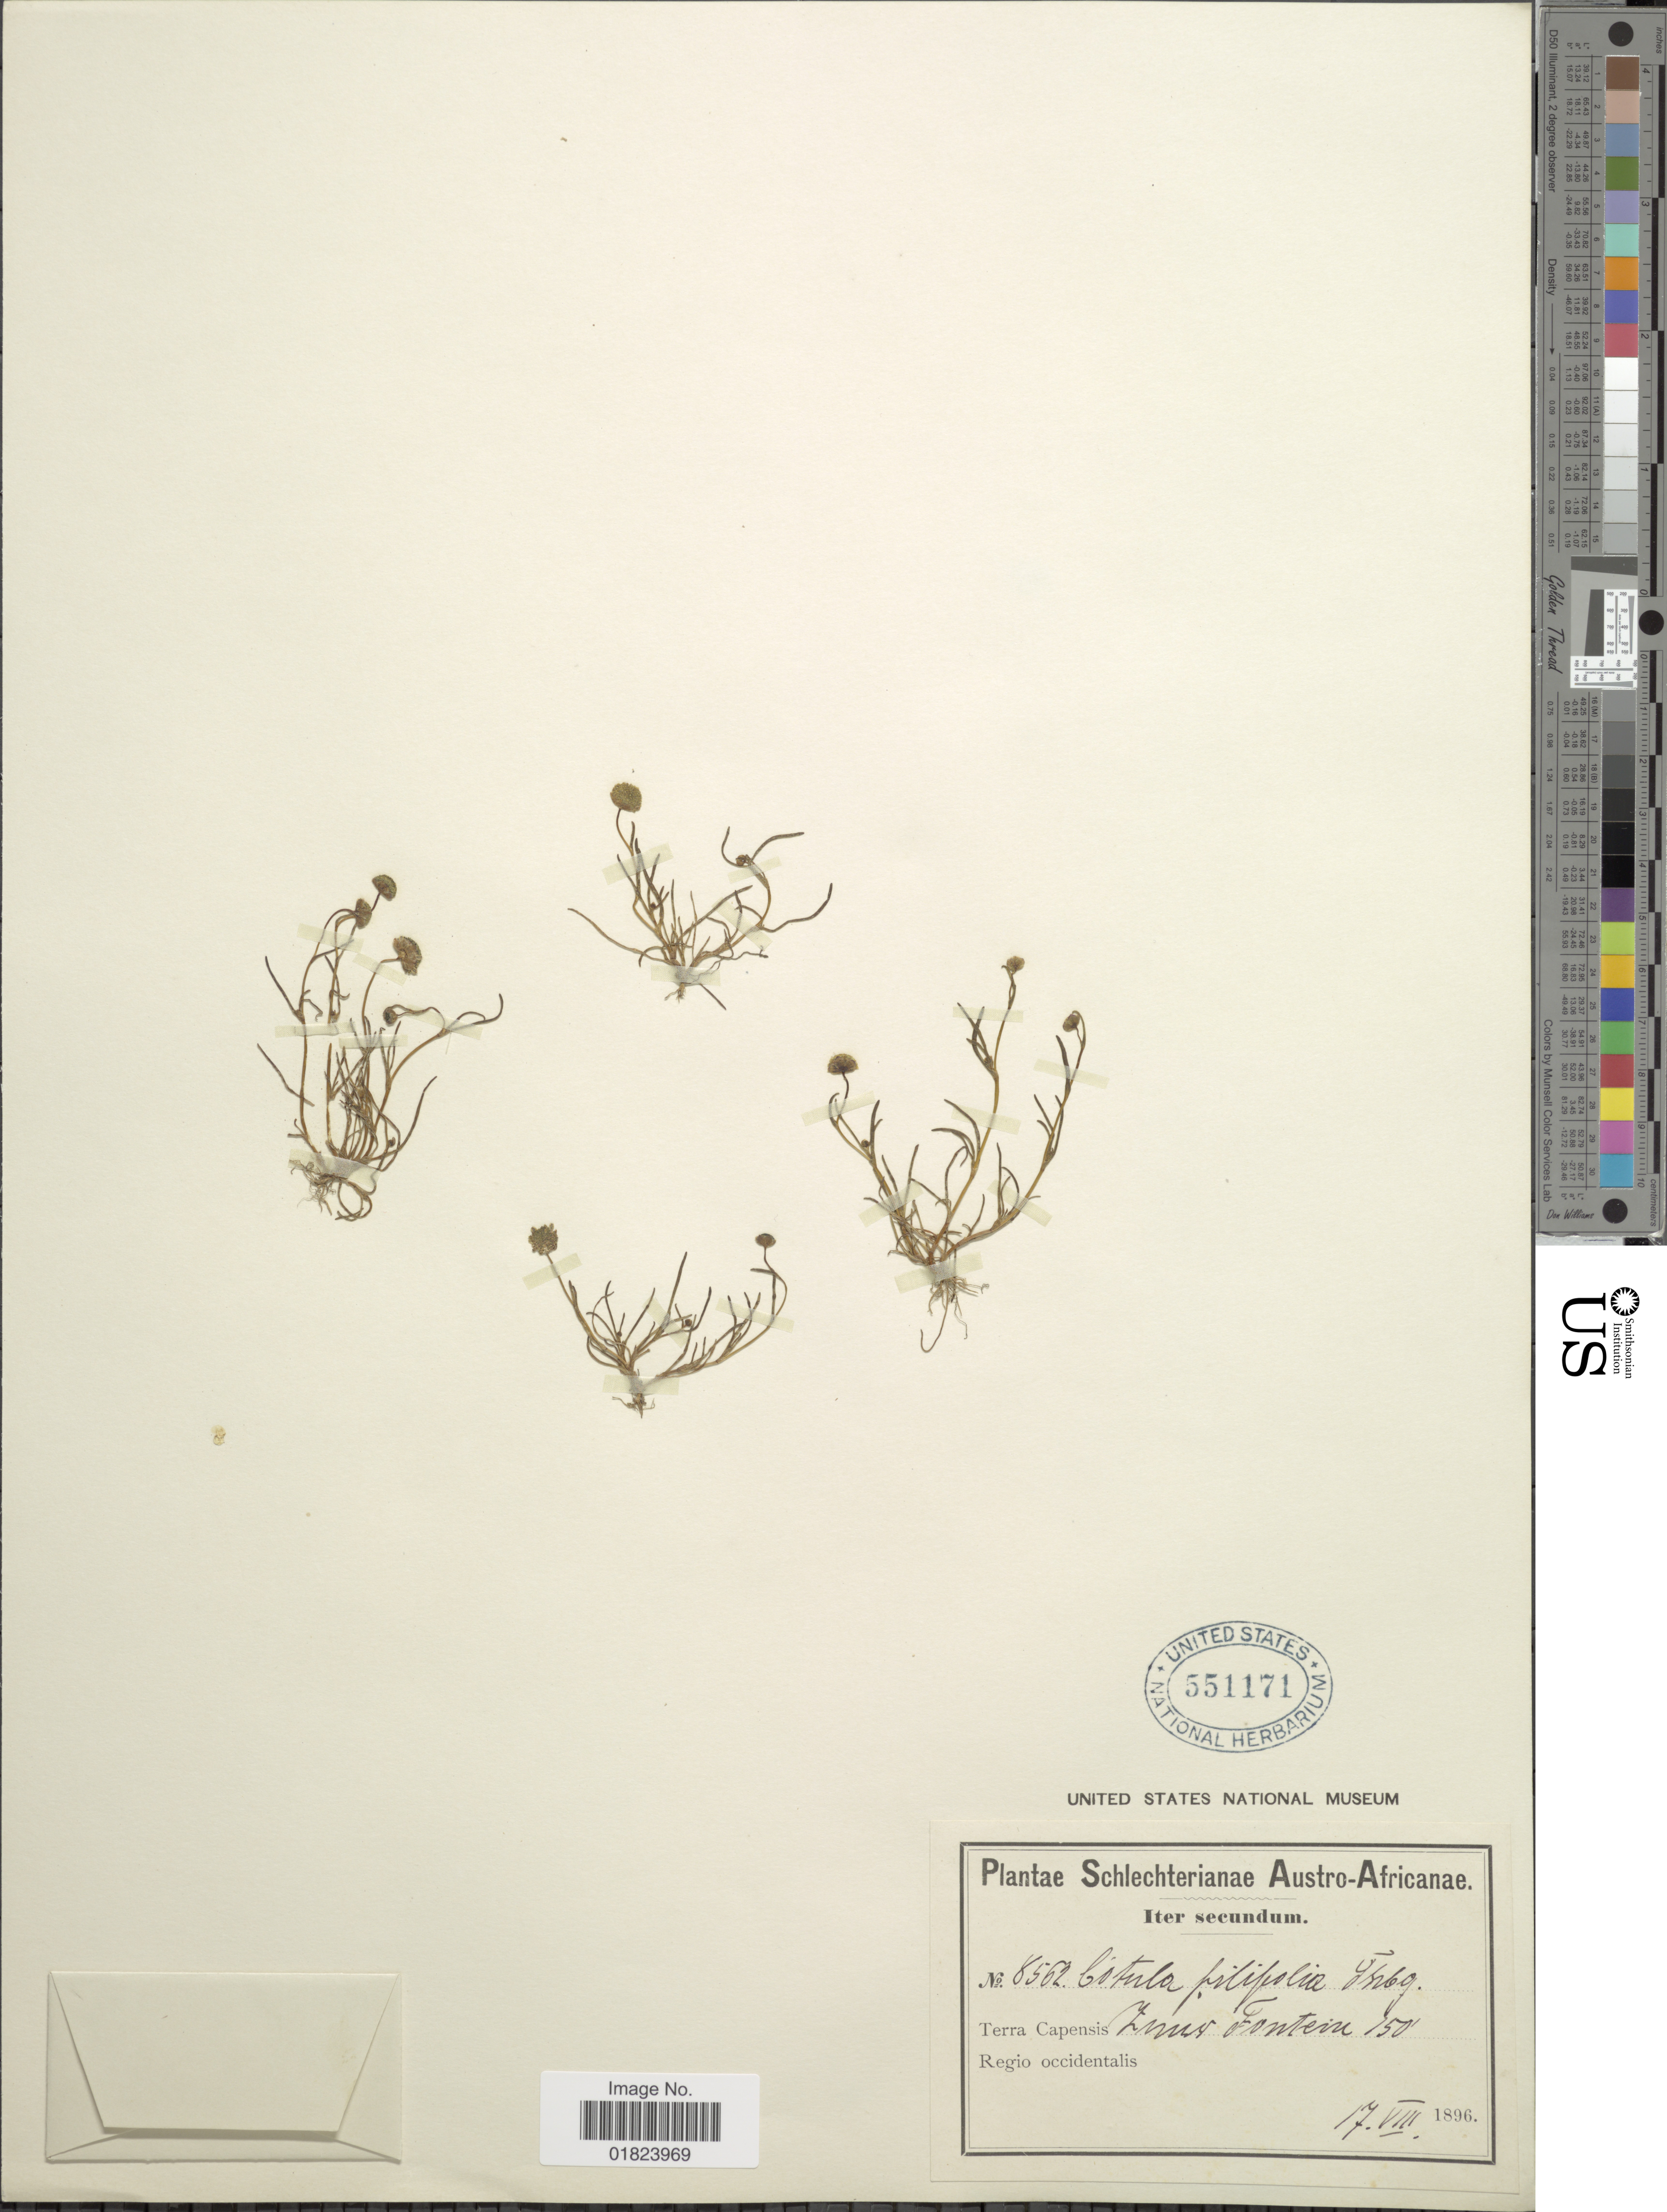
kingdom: Plantae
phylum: Tracheophyta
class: Magnoliopsida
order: Asterales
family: Asteraceae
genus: Cotula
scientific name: Cotula filifolia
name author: Thunb.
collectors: Schlechter, --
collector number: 8562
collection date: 1896-08-17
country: South Africa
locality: Austro-Africanae, iter secundum, Terra Capensis, Fontein, Regio occidentalis.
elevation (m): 46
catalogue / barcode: US 551171